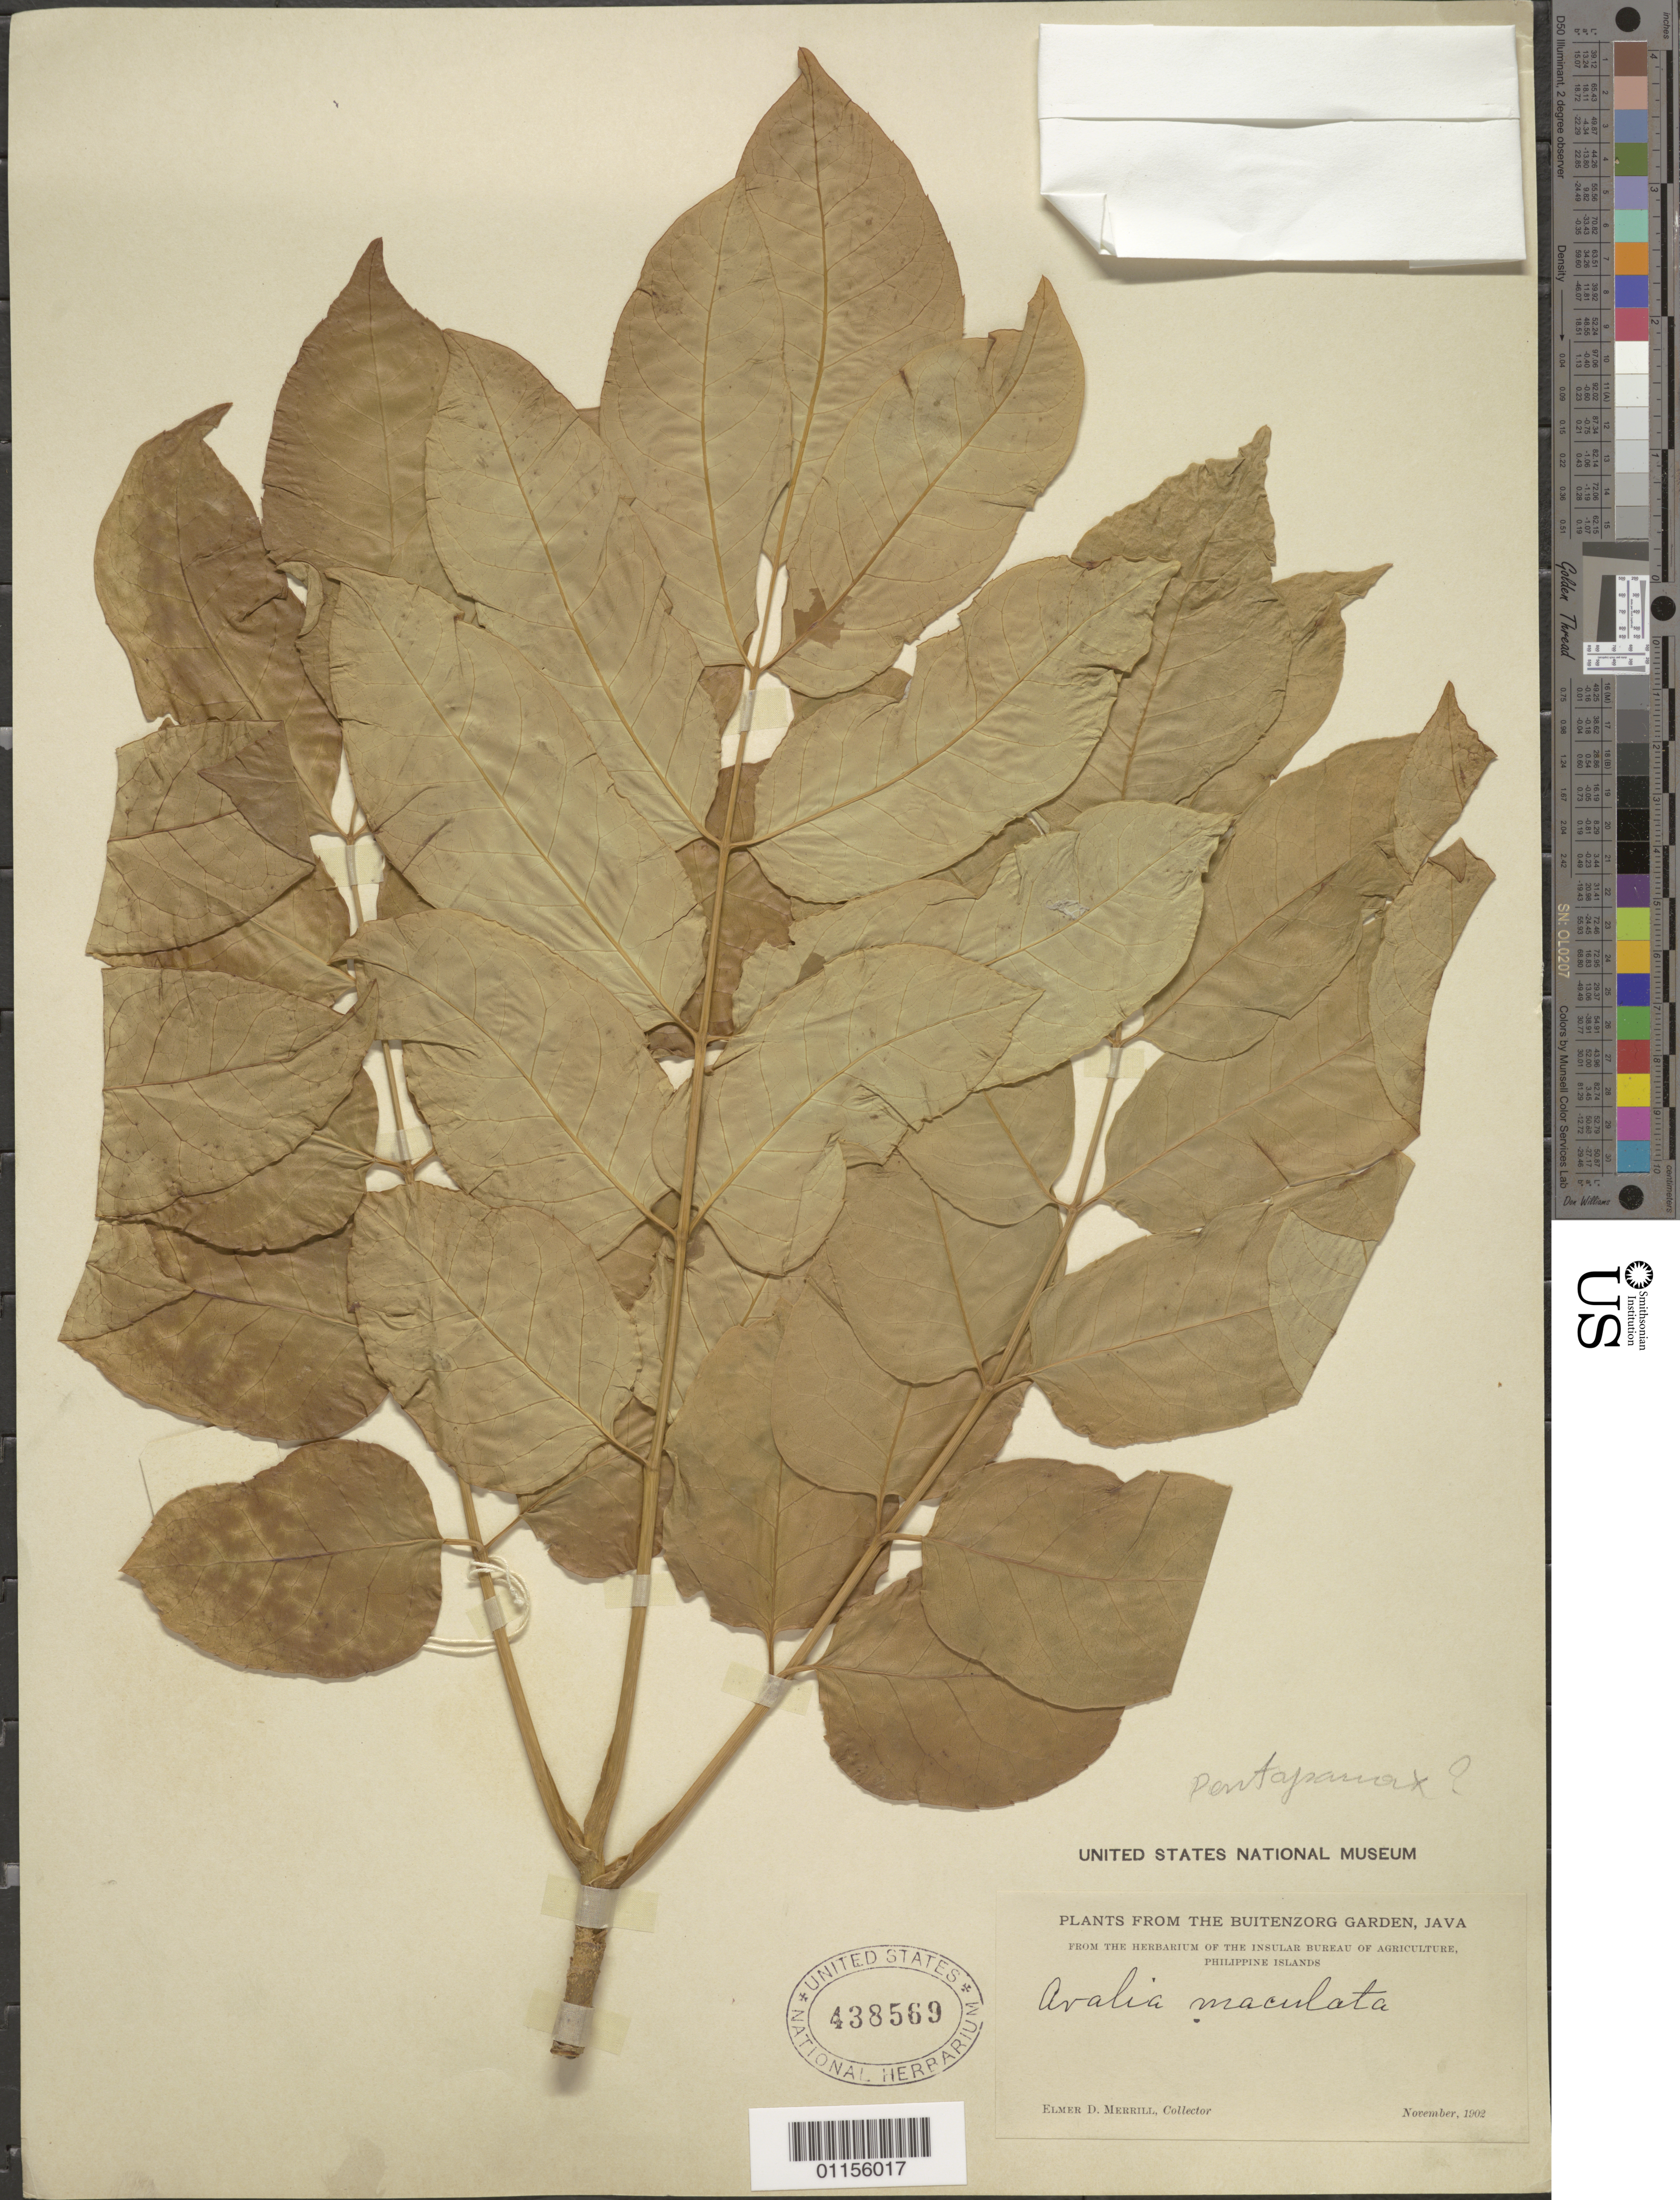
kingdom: Plantae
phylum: Tracheophyta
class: Magnoliopsida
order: Apiales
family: Araliaceae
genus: Aralia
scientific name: Aralia maculata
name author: W. Bull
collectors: E. D. Merrill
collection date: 1902-11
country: Indonesia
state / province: Java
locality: Buitenzorg Garden.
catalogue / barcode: US 438569